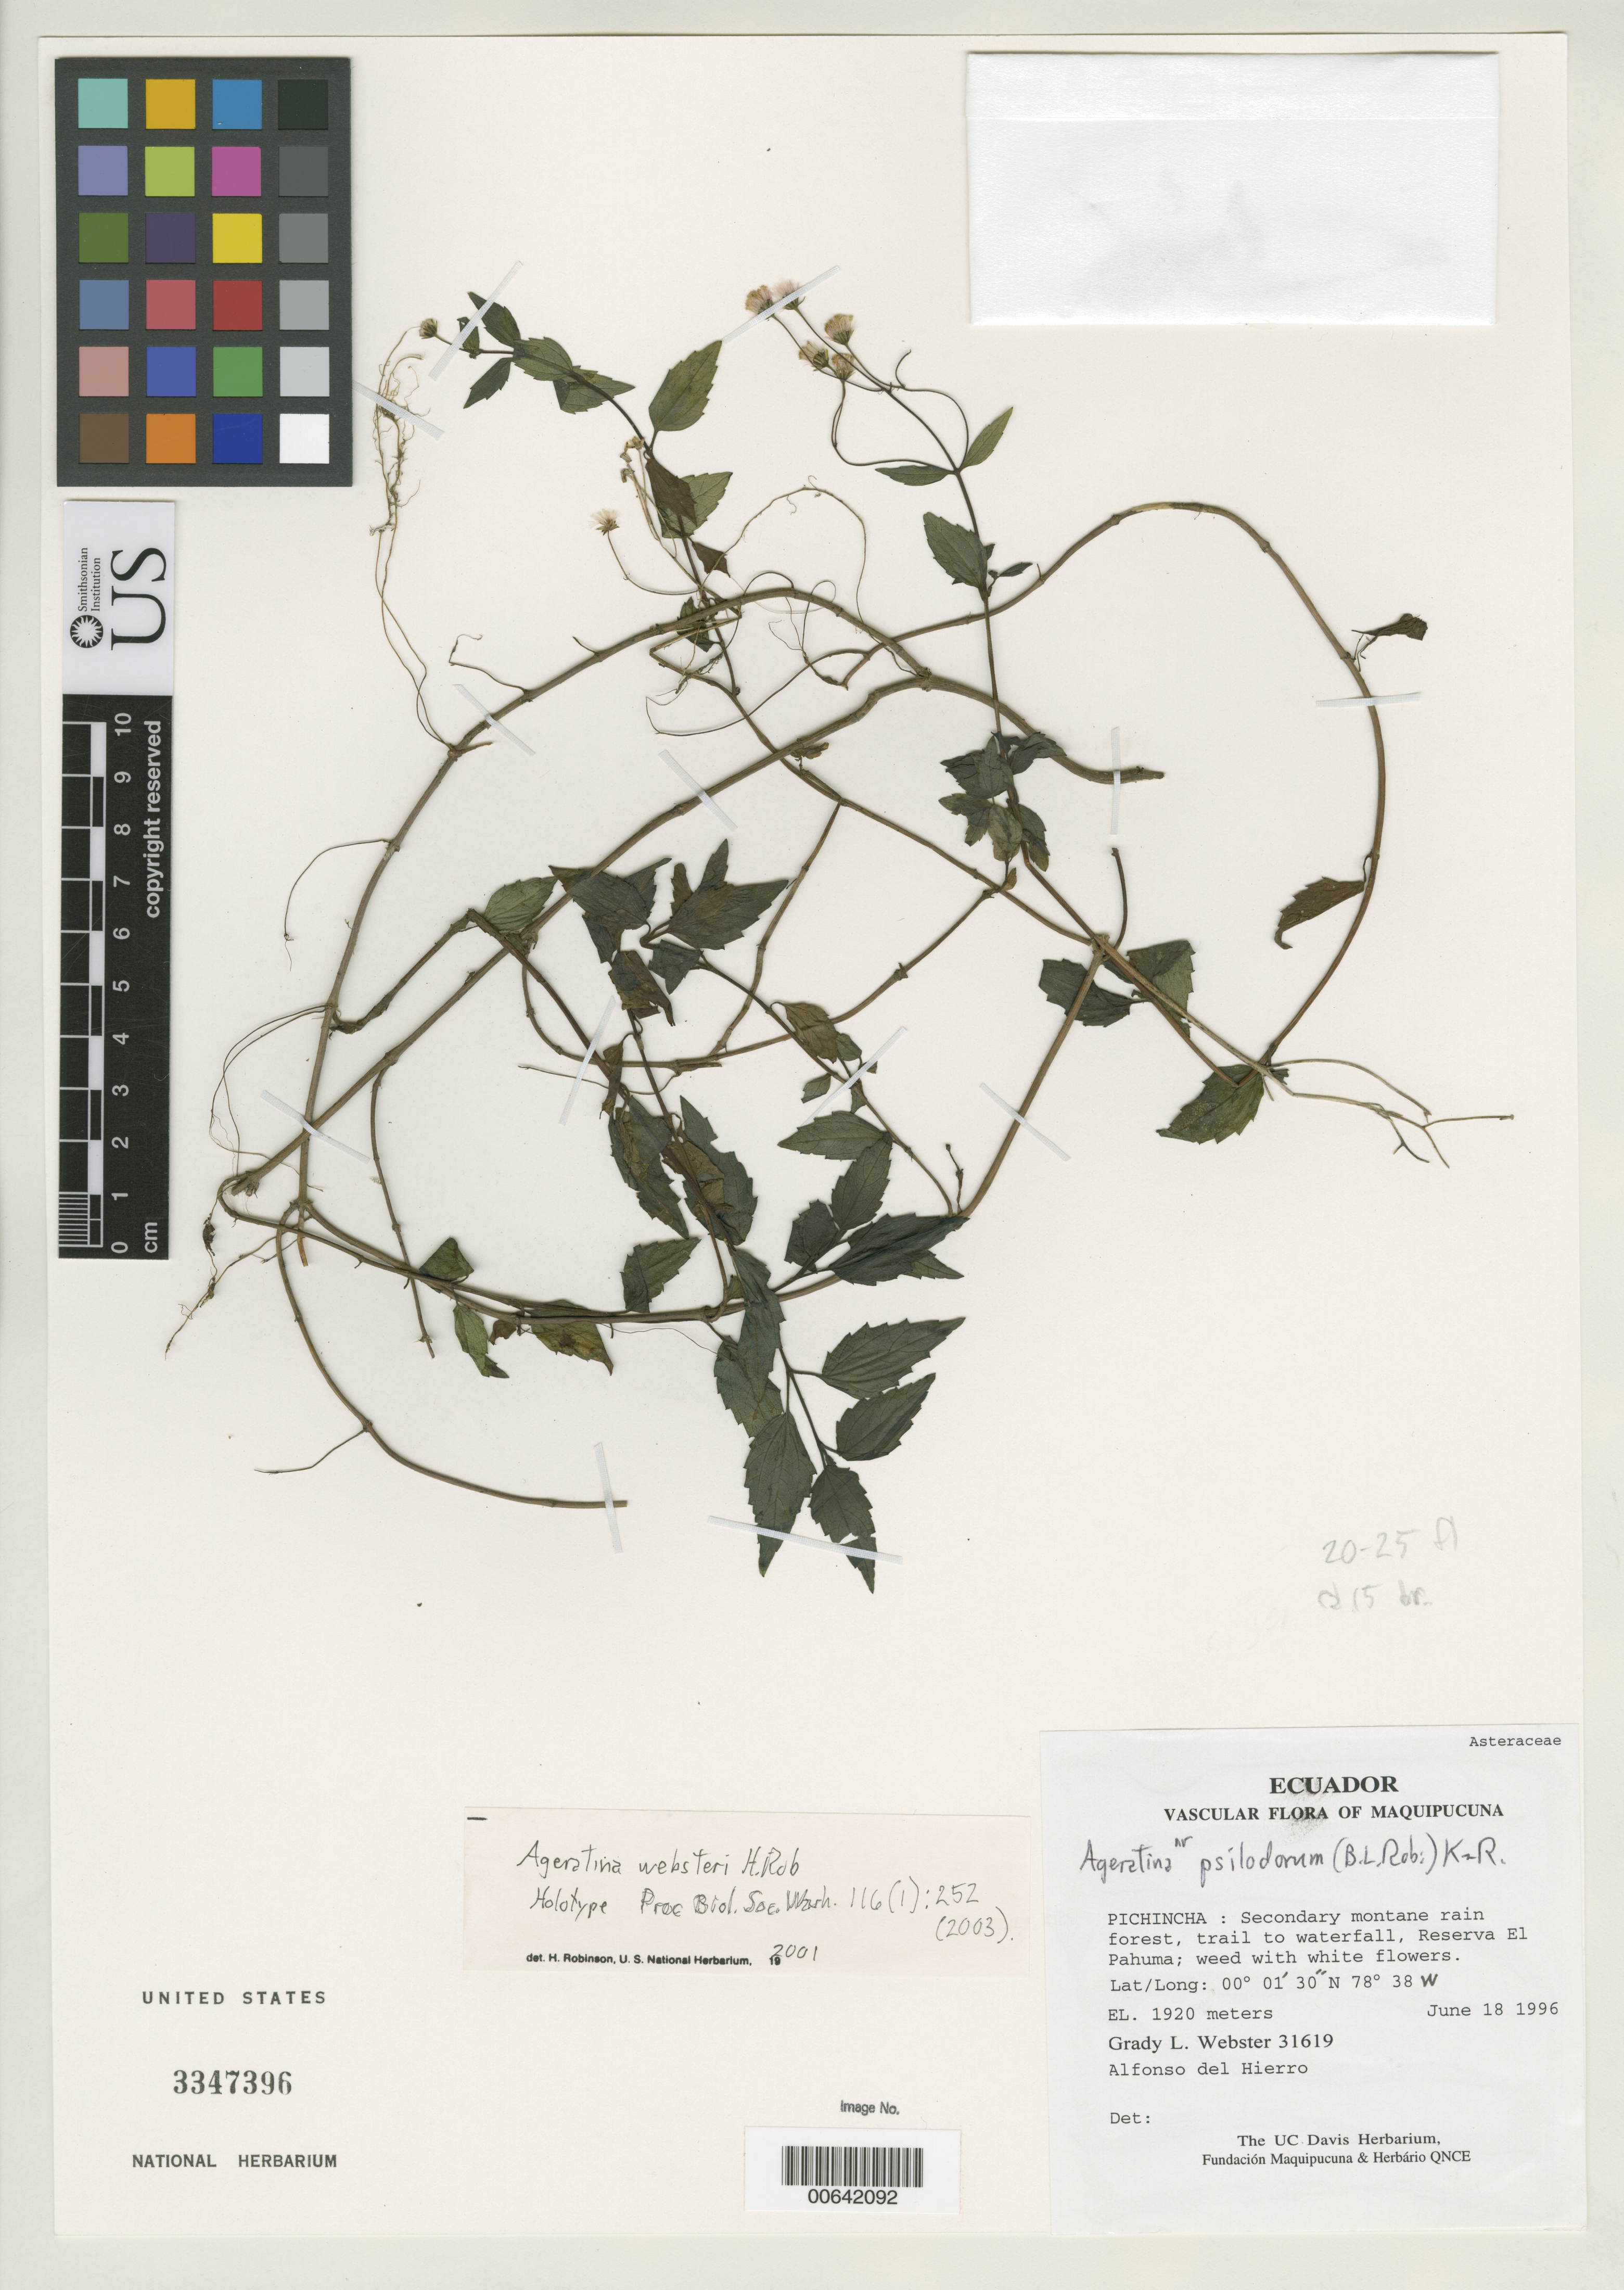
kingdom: Plantae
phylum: Tracheophyta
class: Magnoliopsida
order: Asterales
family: Asteraceae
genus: Ageratina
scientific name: Ageratina websteri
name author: H. Rob.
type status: Holotype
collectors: G. L. Webster & A. Hierro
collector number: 31619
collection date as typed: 18 Jun 1996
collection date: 1996-06-18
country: Ecuador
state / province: Pichincha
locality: Trail to waterfall, Reserva El Pahuma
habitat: Secondary montane rain forest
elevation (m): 1920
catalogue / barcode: US 3347396